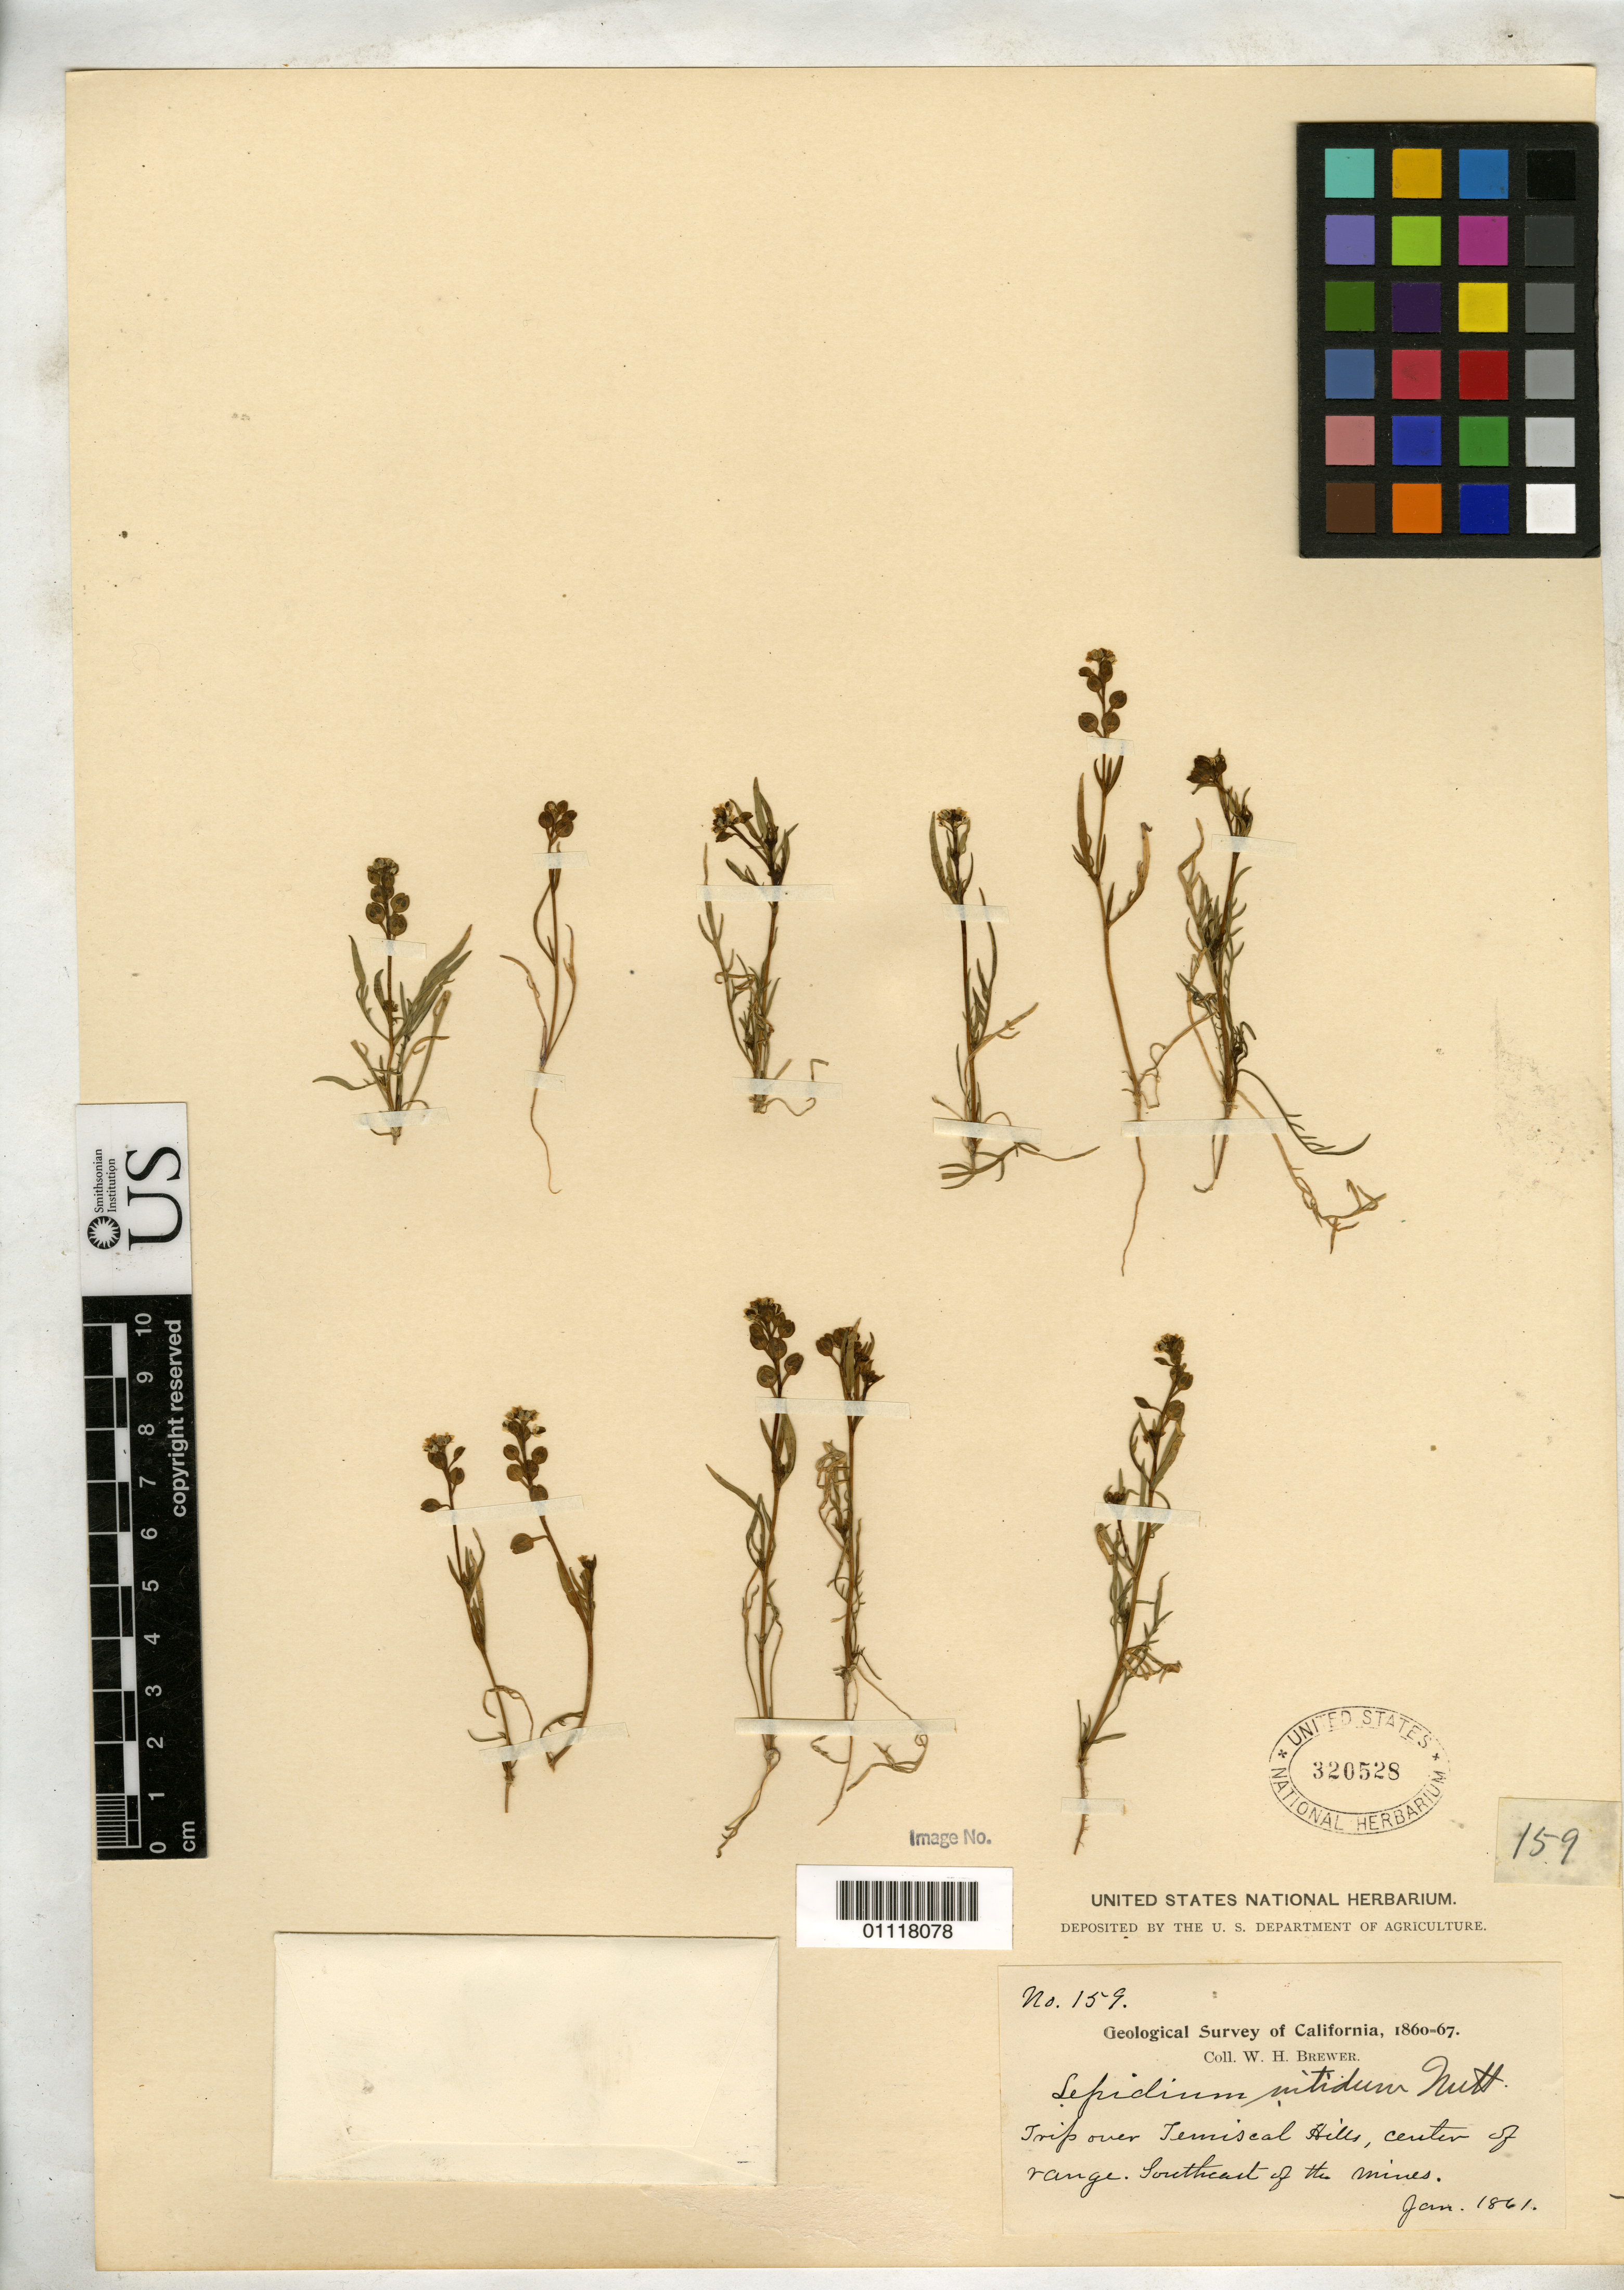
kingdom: Plantae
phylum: Tracheophyta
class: Magnoliopsida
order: Brassicales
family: Brassicaceae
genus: Lepidium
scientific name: Lepidium nitidum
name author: Nutt.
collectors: W. H. Brewer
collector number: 159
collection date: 1861-01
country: United States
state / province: California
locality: Trip over Temescal hills, center of range. Southeast of the mines.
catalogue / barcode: US 320528